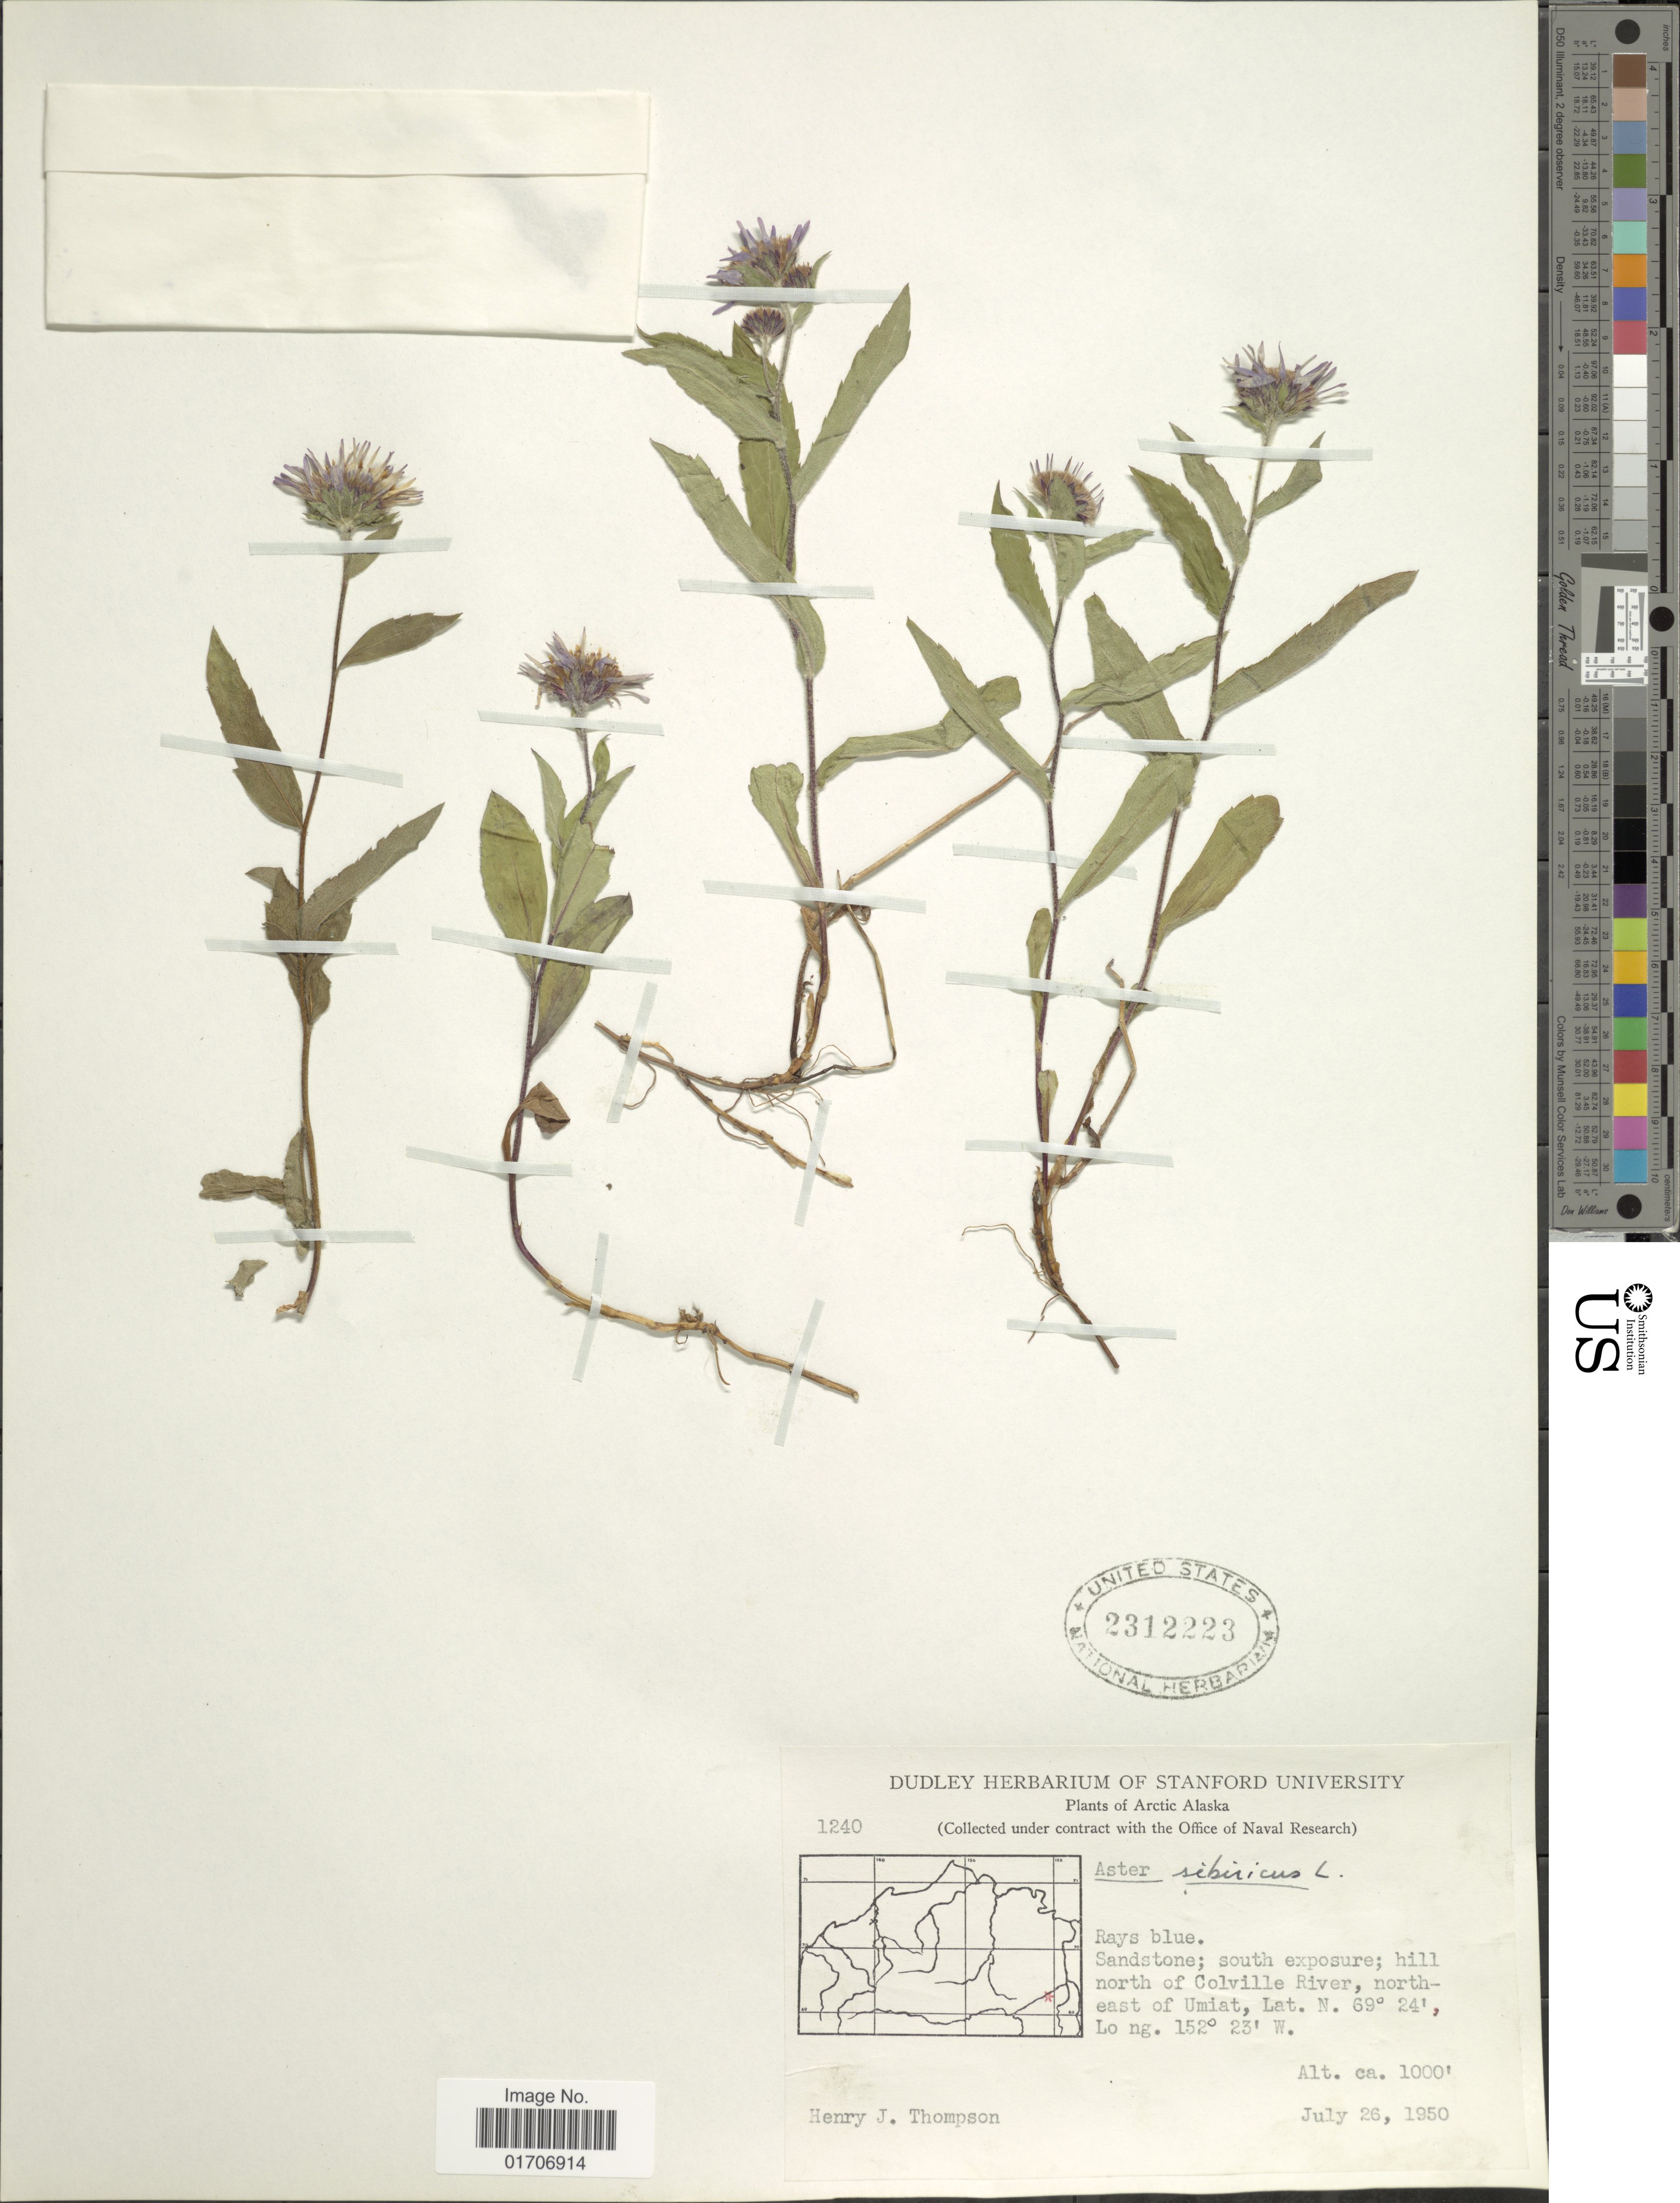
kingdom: Plantae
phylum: Tracheophyta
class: Magnoliopsida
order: Asterales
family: Asteraceae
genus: Eurybia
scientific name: Eurybia sibirica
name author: (L.) G.L. Nesom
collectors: H. J. Thompson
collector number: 1240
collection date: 1950-07-26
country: United States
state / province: Alaska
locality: Arctic Alaska. Sandstone; south exposure; hill north of Colville River, north-east of Umiat.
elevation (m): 305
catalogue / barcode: US 2312223